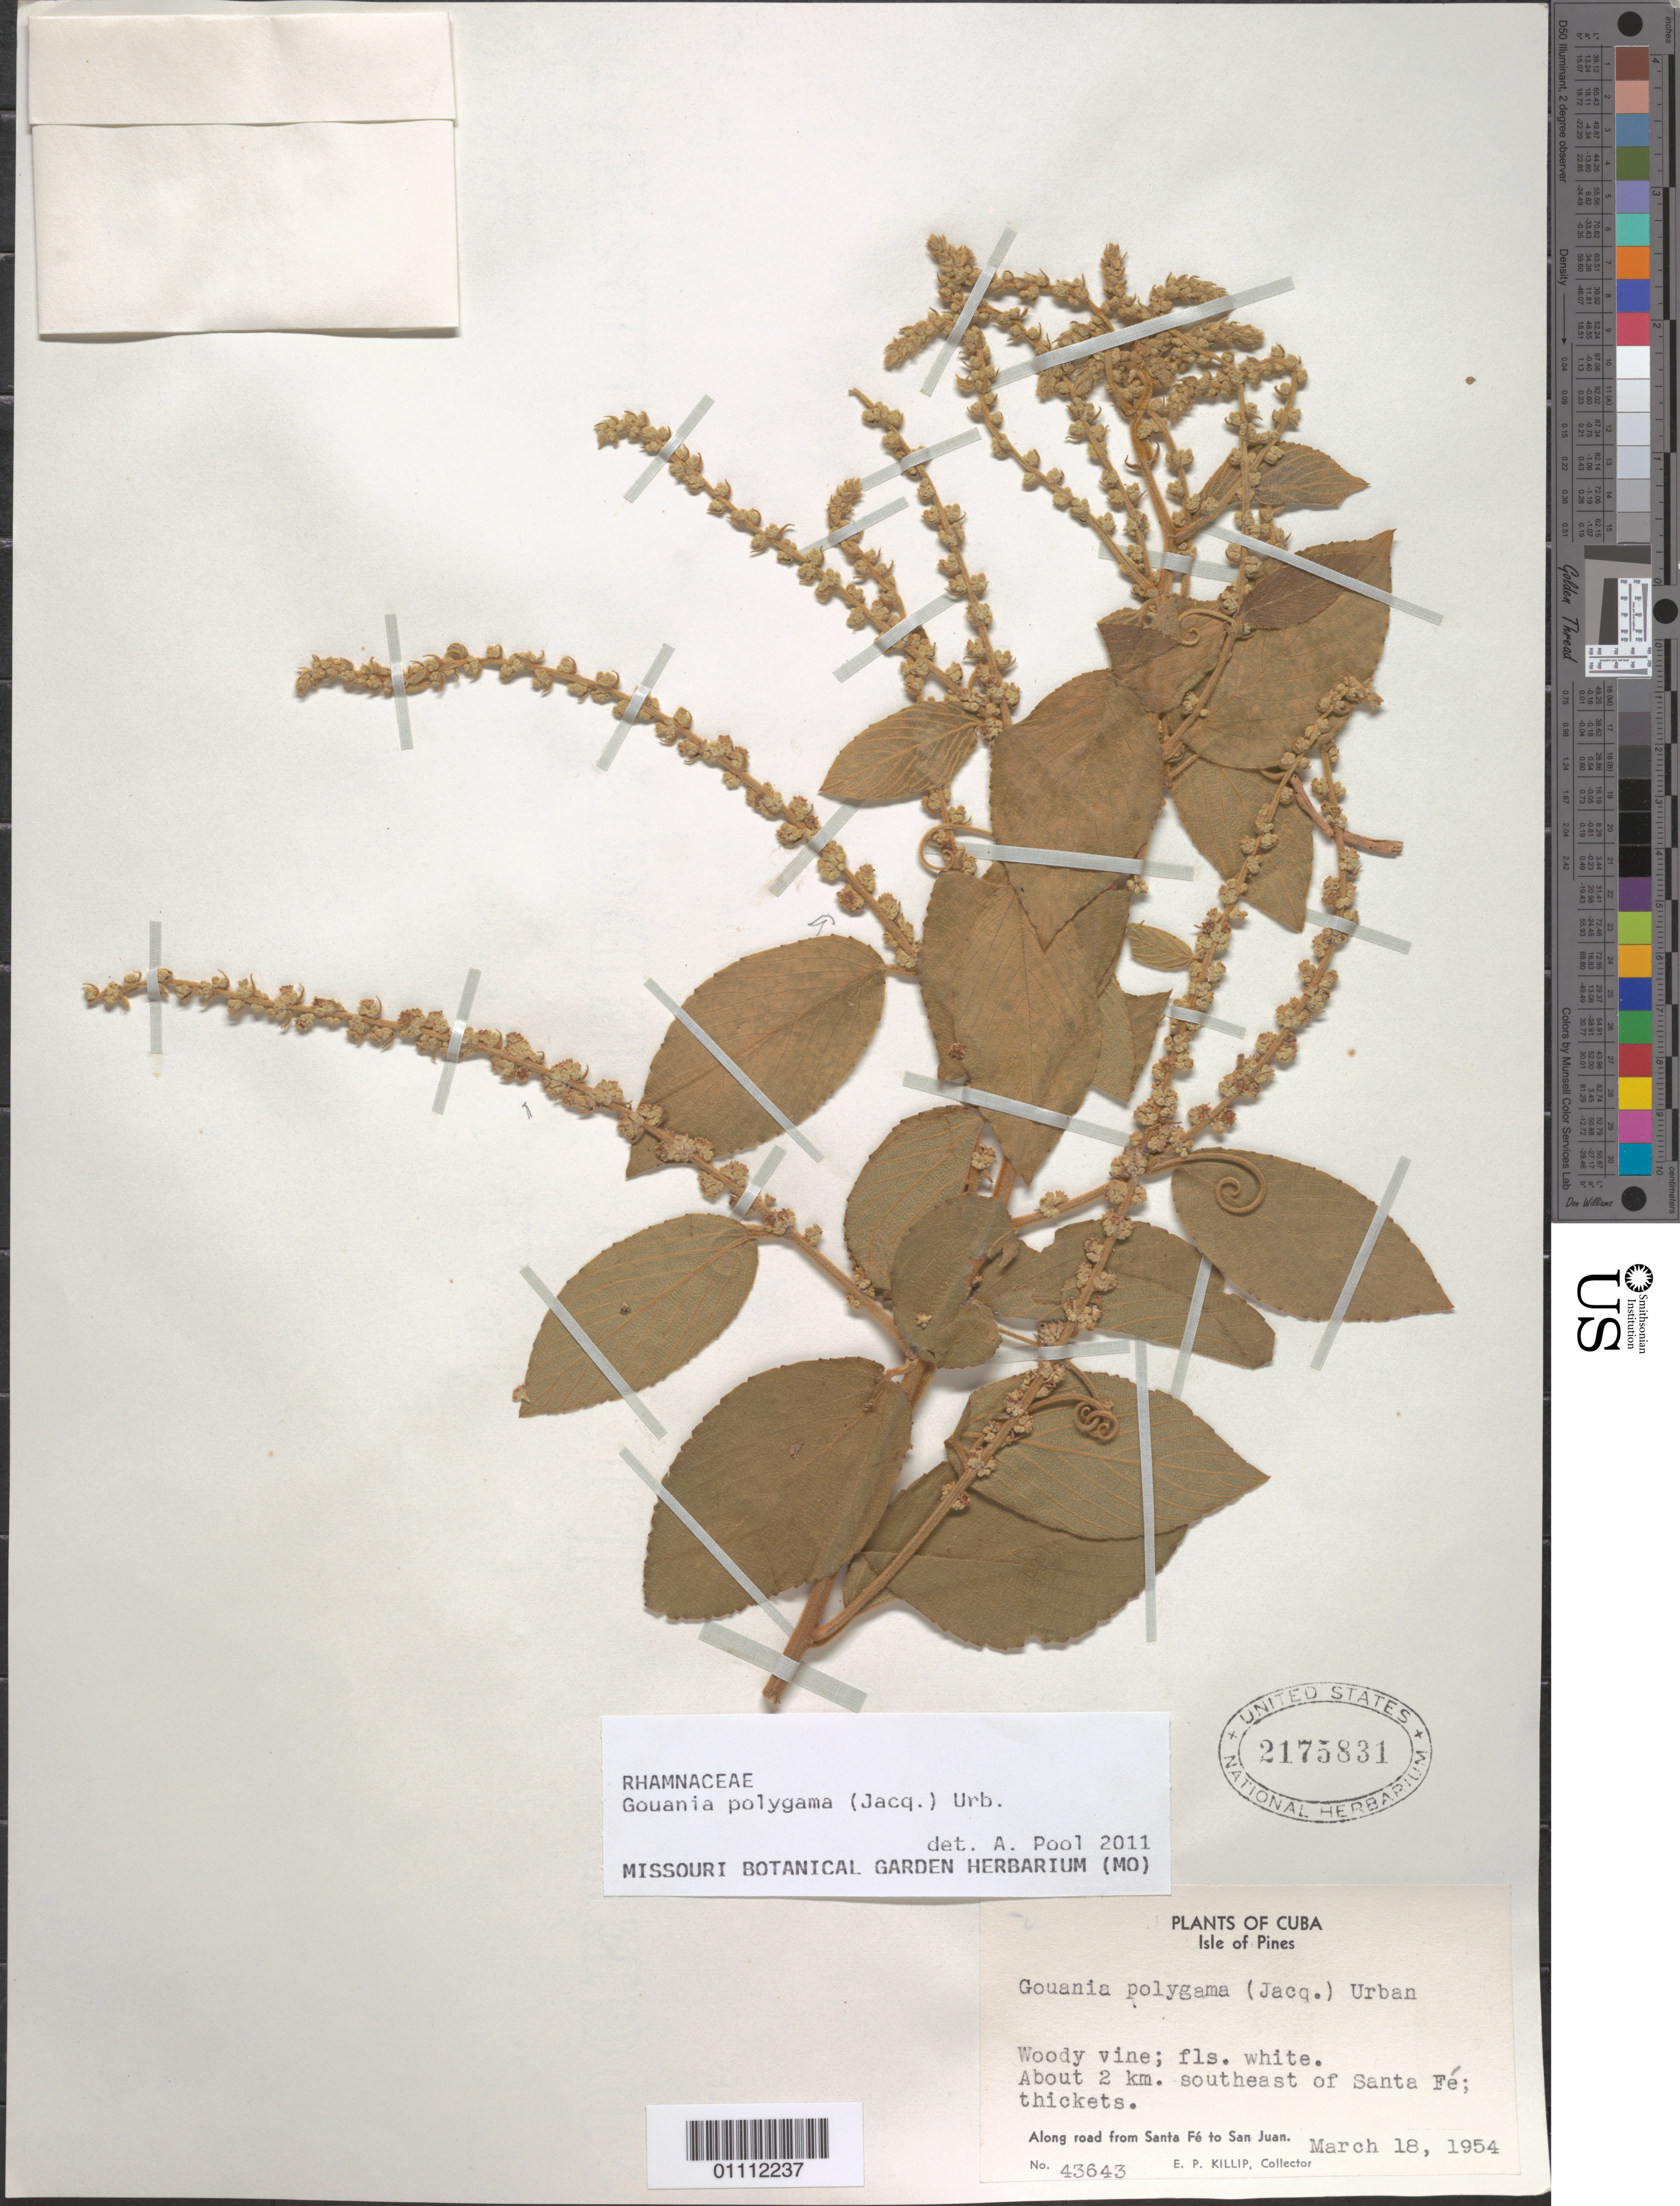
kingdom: Plantae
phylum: Tracheophyta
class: Magnoliopsida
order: Rosales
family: Rhamnaceae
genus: Gouania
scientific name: Gouania polygama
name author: (Jacq.) Urb.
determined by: Pool, A., (MO), Missouri Botanical Garden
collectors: E. P. Killip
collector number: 43643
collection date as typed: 18 Mar 1954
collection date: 1954-03-18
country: Cuba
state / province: Isla de La Juventud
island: Isla de la Juventud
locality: Isle of Pines, Santa Fé to San Juan road; about 2 km SE of Santa Fé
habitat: Thickets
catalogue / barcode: US 2175831